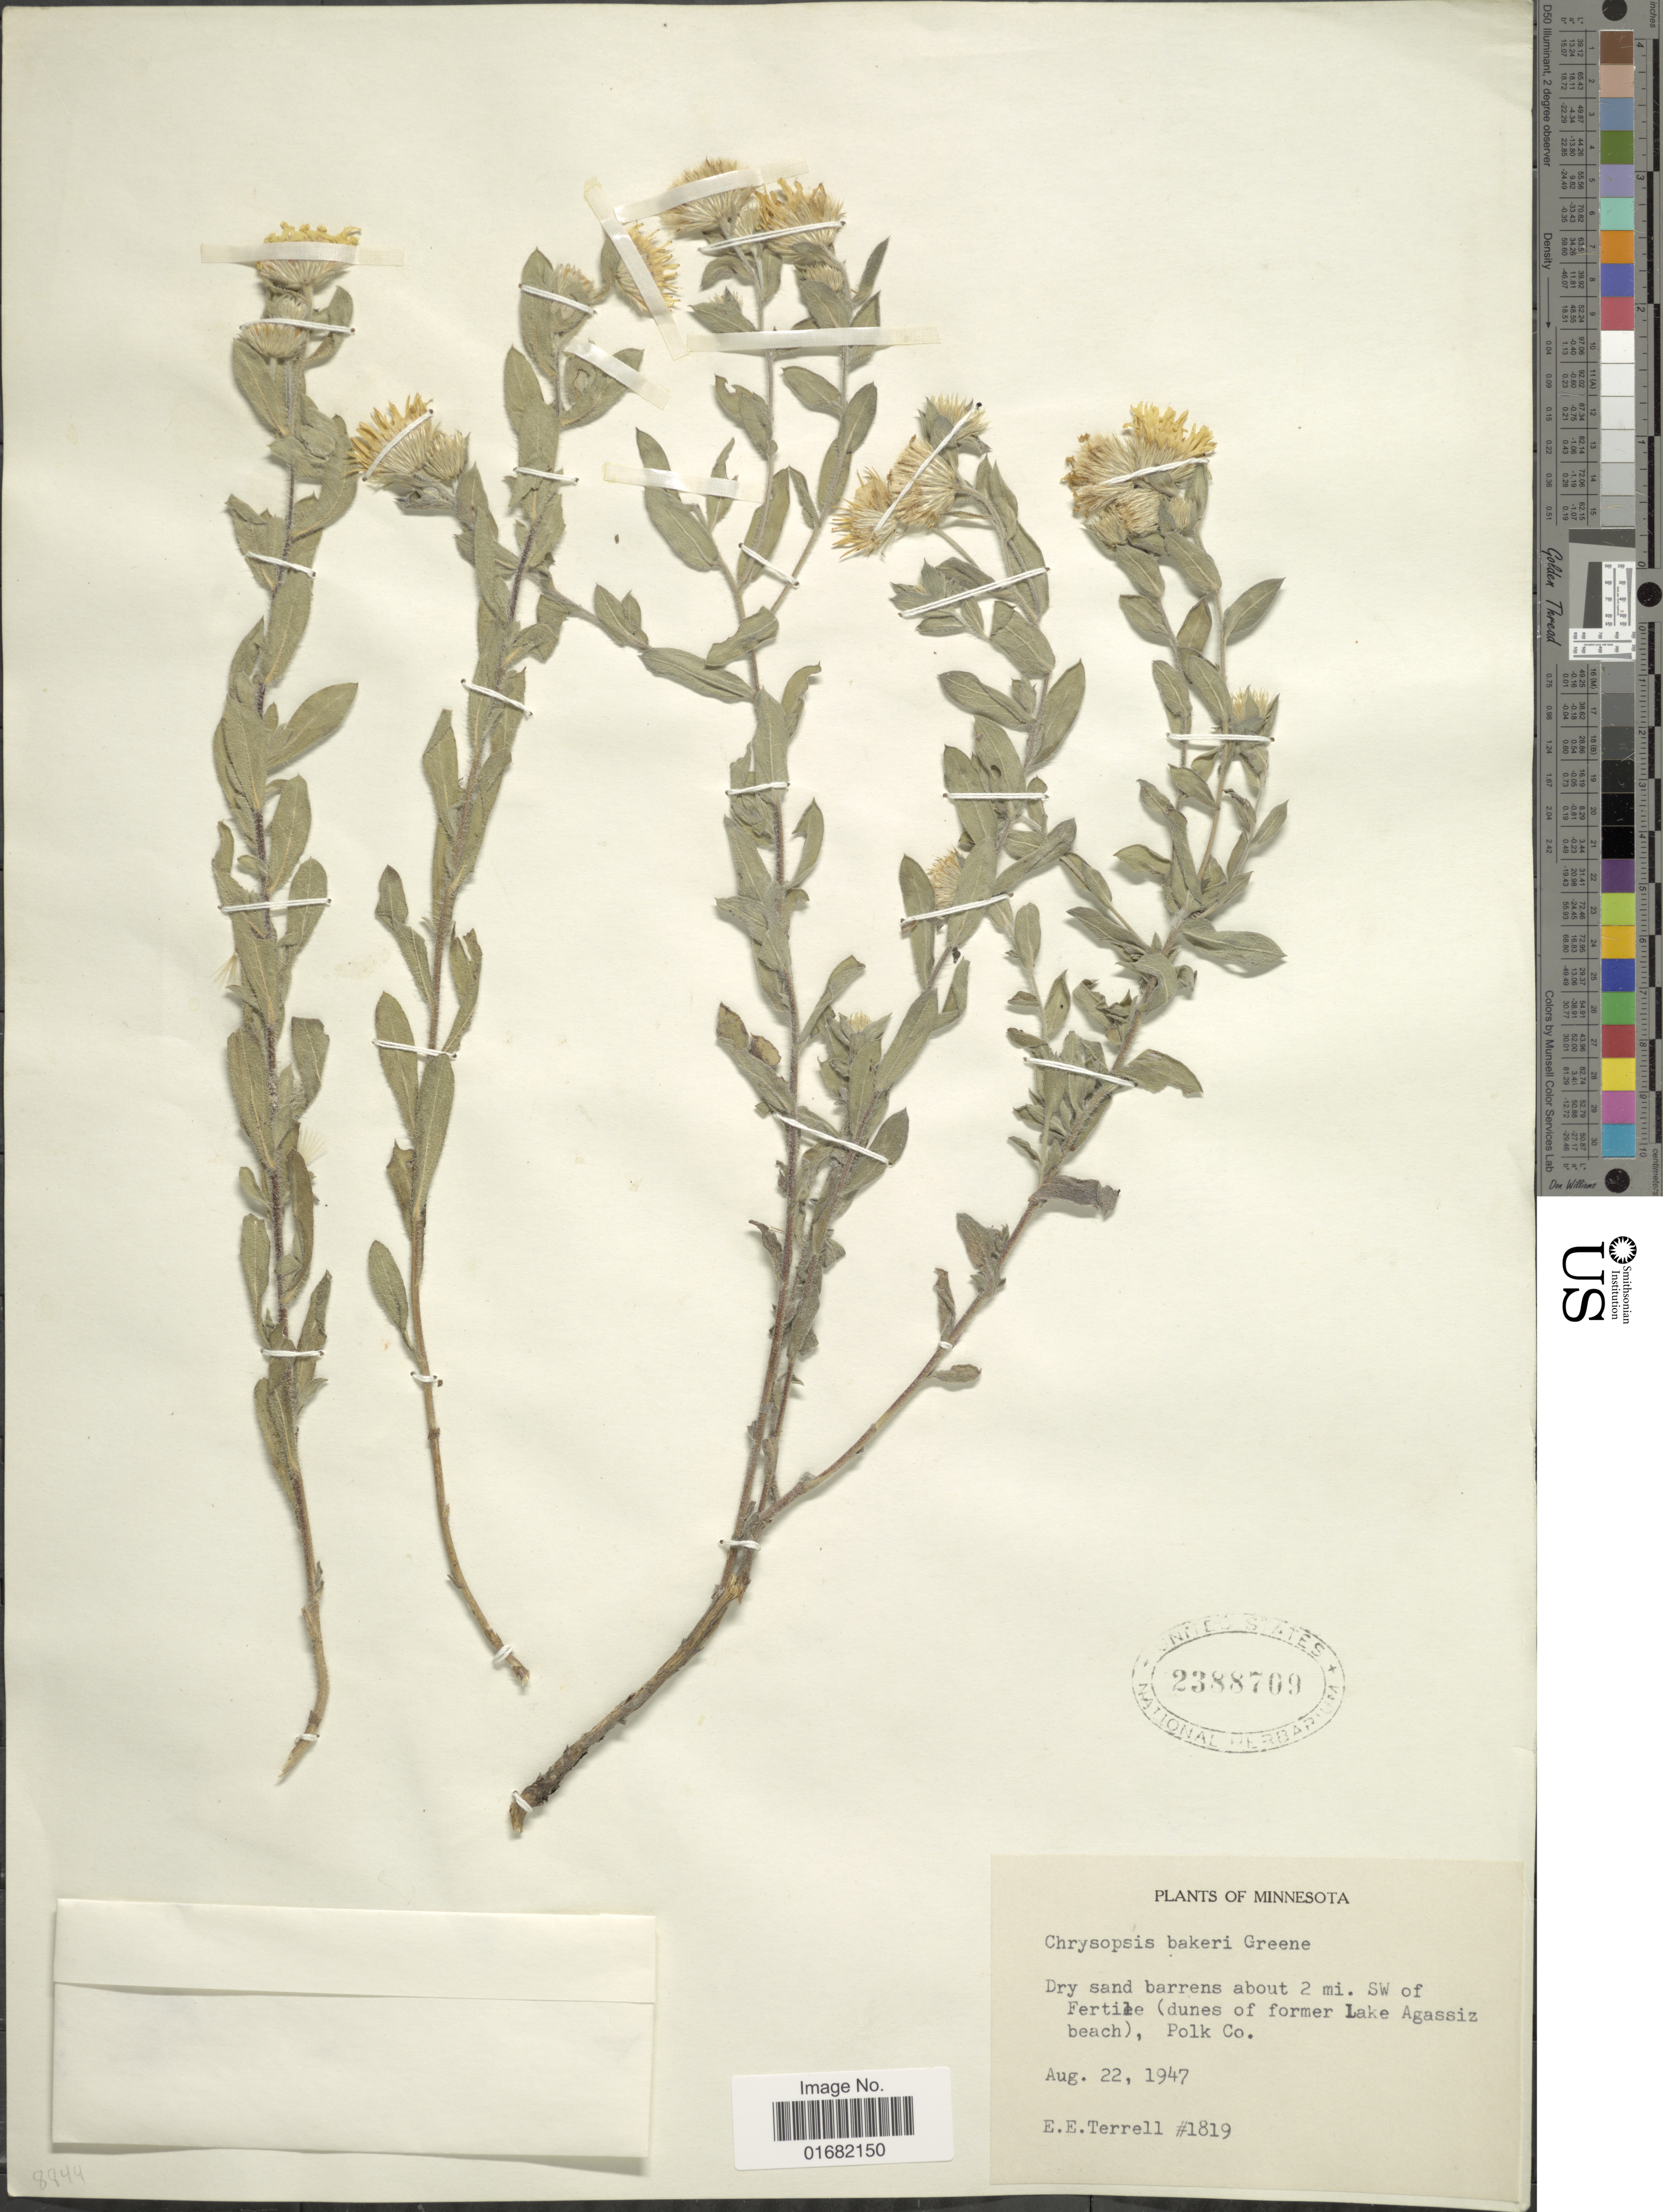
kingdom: Plantae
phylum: Tracheophyta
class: Magnoliopsida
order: Asterales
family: Asteraceae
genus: Heterotheca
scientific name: Heterotheca bakeri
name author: Greene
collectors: E. E. Terrell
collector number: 1819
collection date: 1947-08-22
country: United States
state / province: Minnesota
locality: About 2 mi. SW of Fertile (dunes of former Lake Agassiz beach), Polk Co.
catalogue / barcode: US 2388709